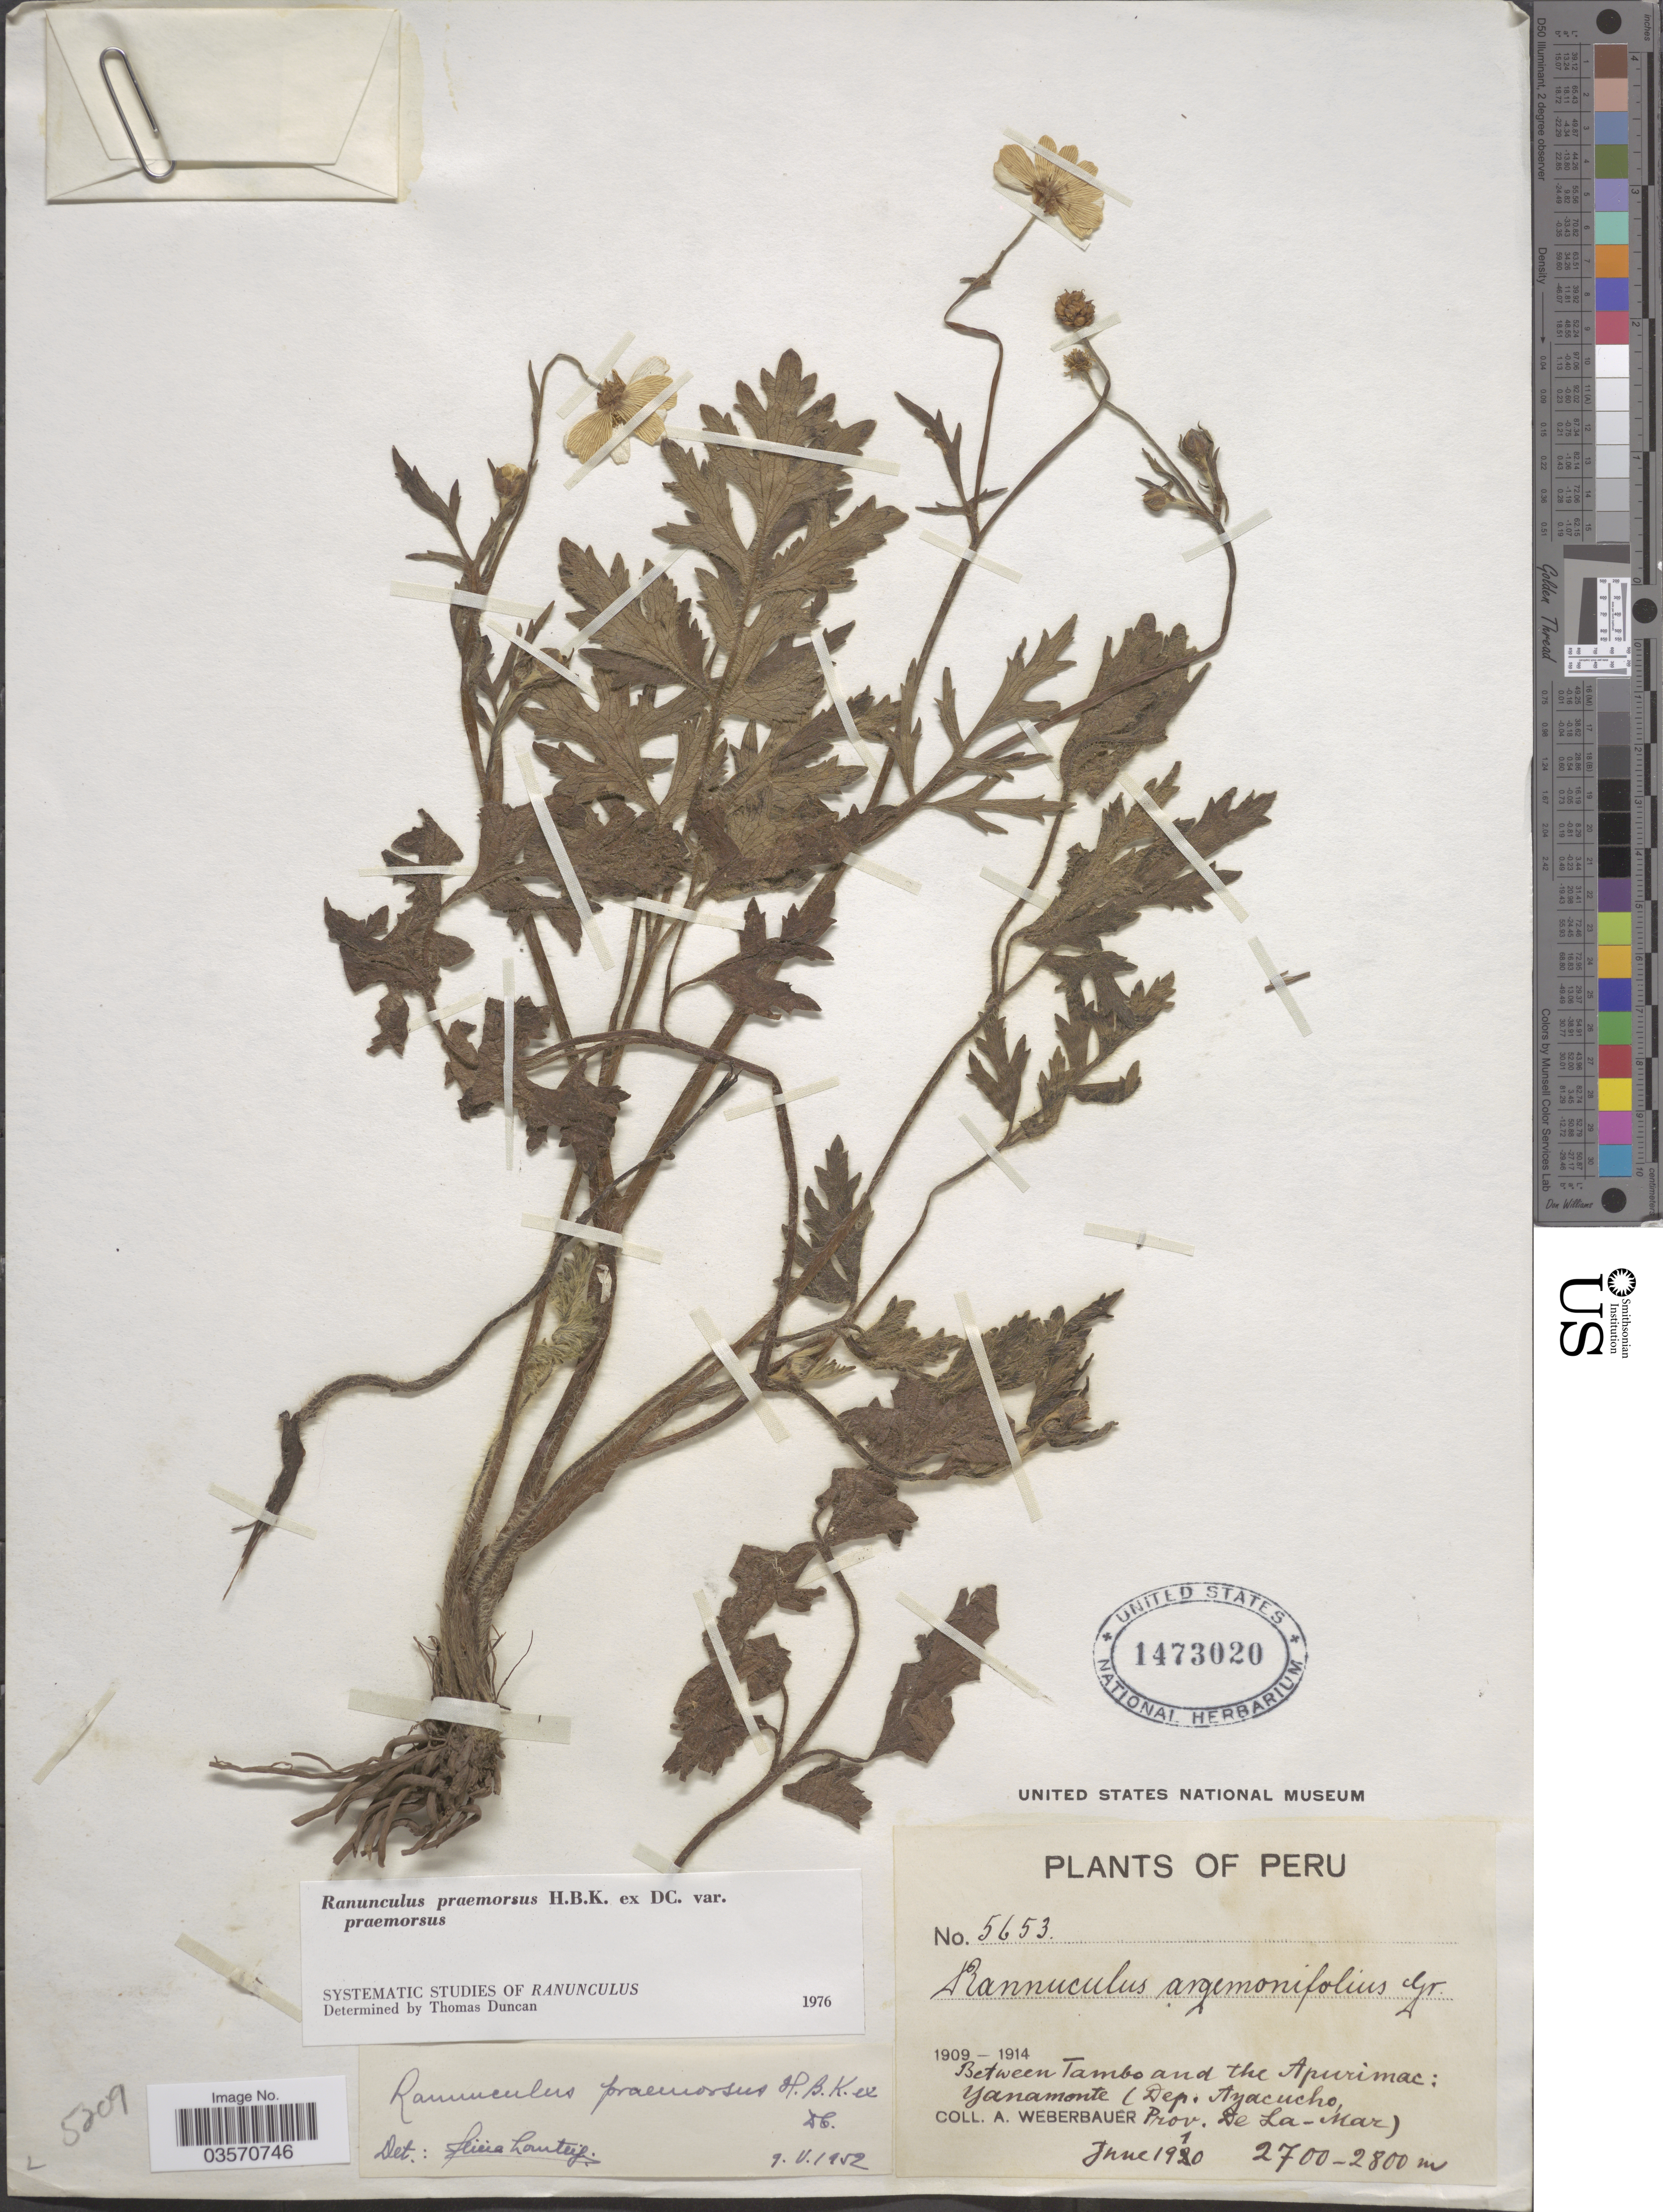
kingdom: Plantae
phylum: Tracheophyta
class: Magnoliopsida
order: Ranunculales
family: Ranunculaceae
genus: Ranunculus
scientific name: Ranunculus praemorsus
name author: Kunth ex DC.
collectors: A. Weberbauer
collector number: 5653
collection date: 1910-06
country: Peru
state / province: Ayacucho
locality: Between Tambo and the Apurimac: Yanamonte (Dep. Ayacucho, Prov. De La-Mar).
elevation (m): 2700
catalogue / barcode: US 1473020